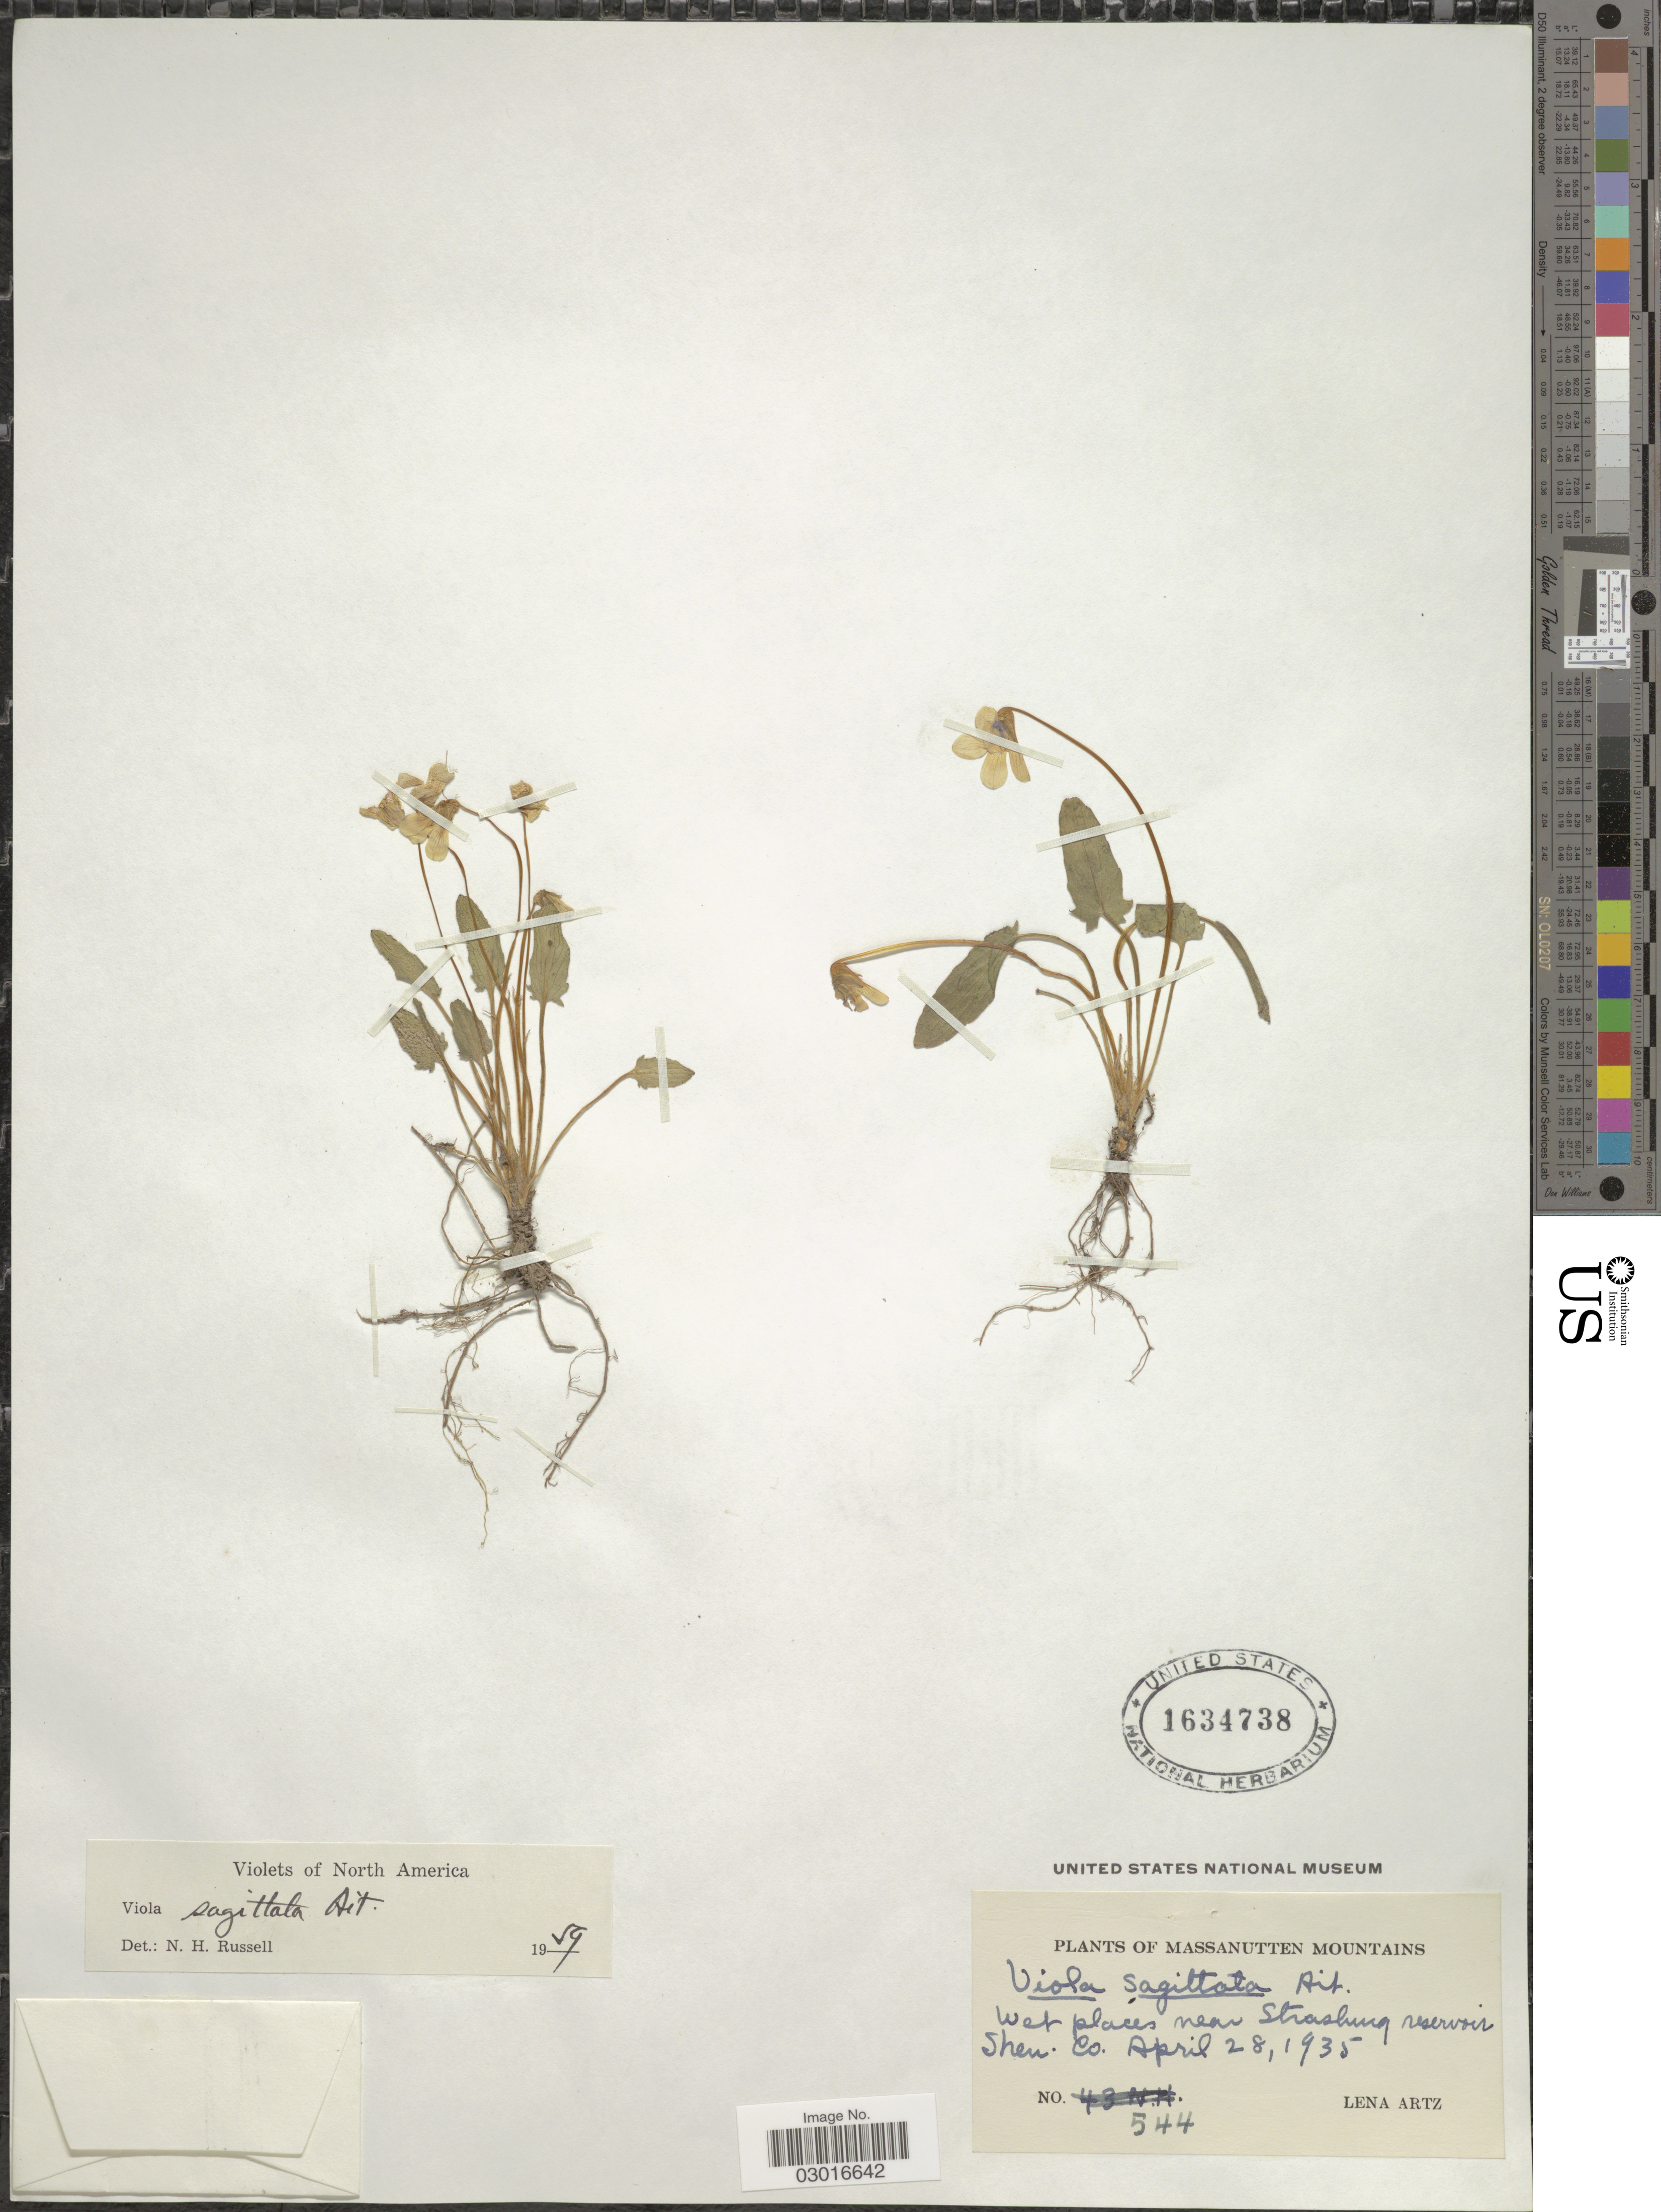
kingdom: Plantae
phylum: Tracheophyta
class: Magnoliopsida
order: Malpighiales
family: Violaceae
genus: Viola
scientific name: Viola sagittata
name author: Aiton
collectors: L. Artz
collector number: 544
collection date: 1935-04-28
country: United States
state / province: Virginia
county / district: Shenandoah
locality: Wet places near Strasburg reservoir Shen. Co.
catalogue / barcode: US 1634738